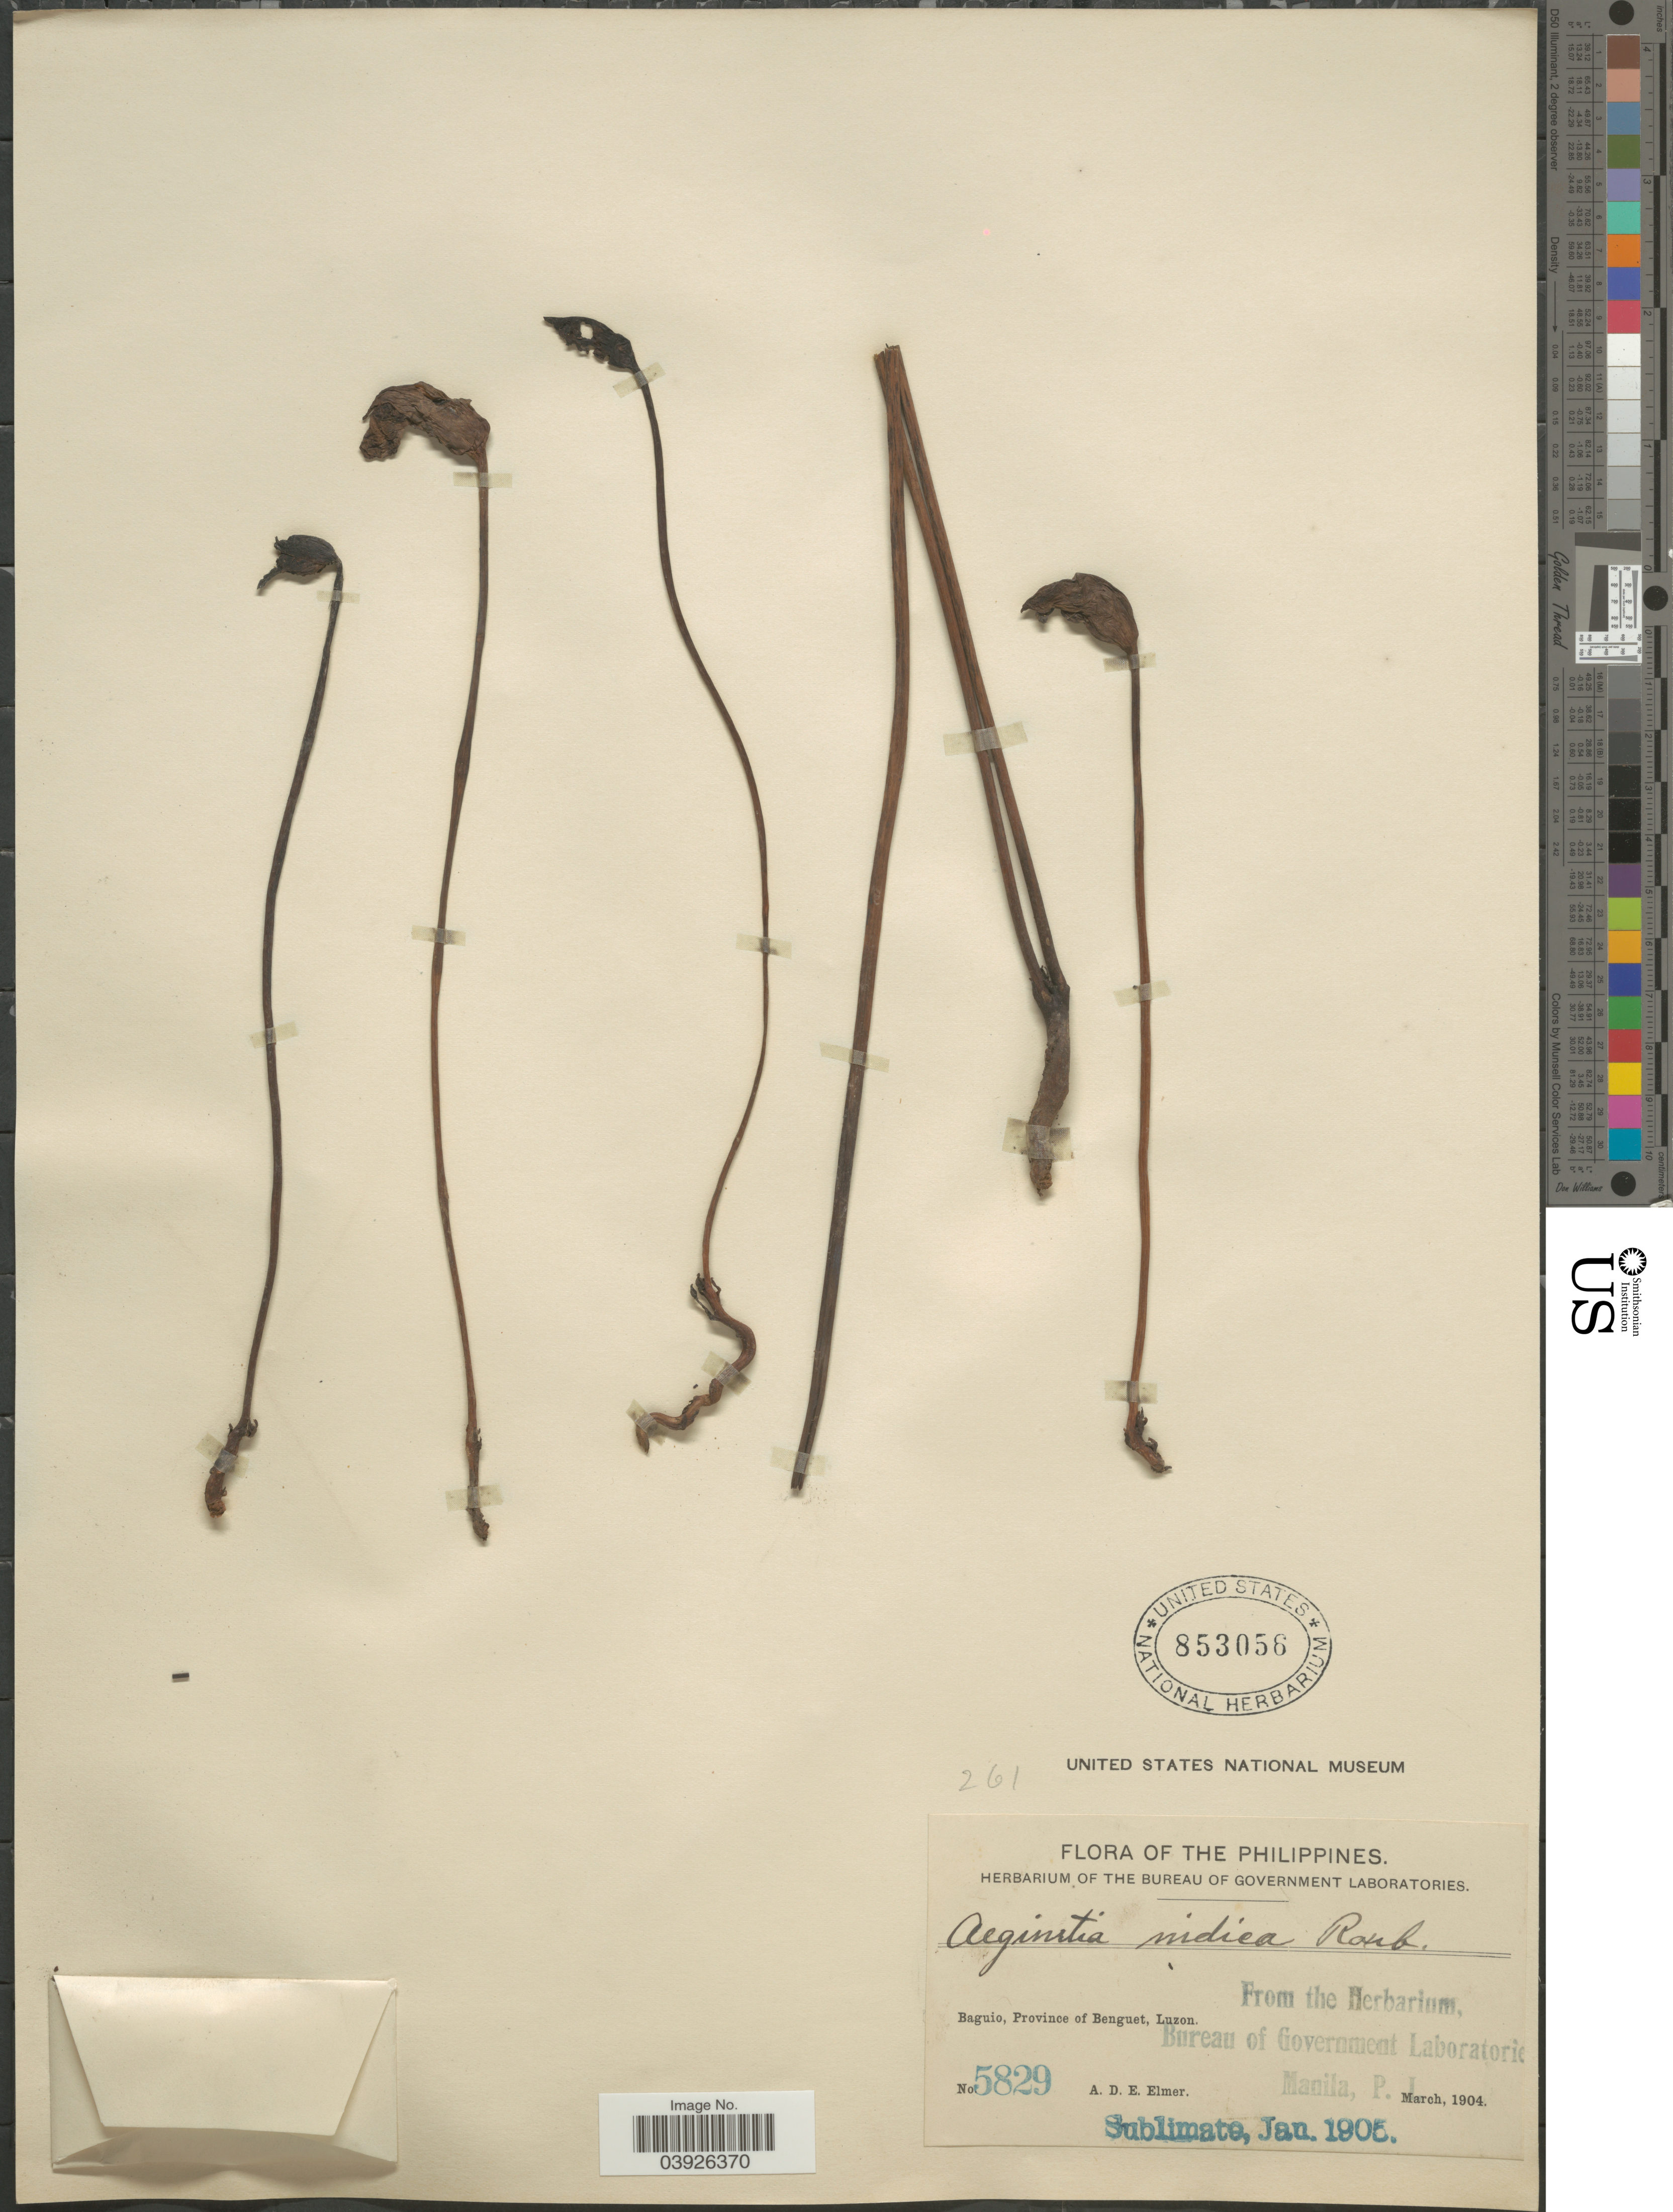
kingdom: Plantae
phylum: Tracheophyta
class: Magnoliopsida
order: Lamiales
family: Orobanchaceae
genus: Aeginetia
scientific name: Aeginetia indica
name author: L.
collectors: A. D. E. Elmer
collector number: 5829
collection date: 1904-03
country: Philippines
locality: Baguio, Province of Benguet, Luzon.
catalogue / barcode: US 853056